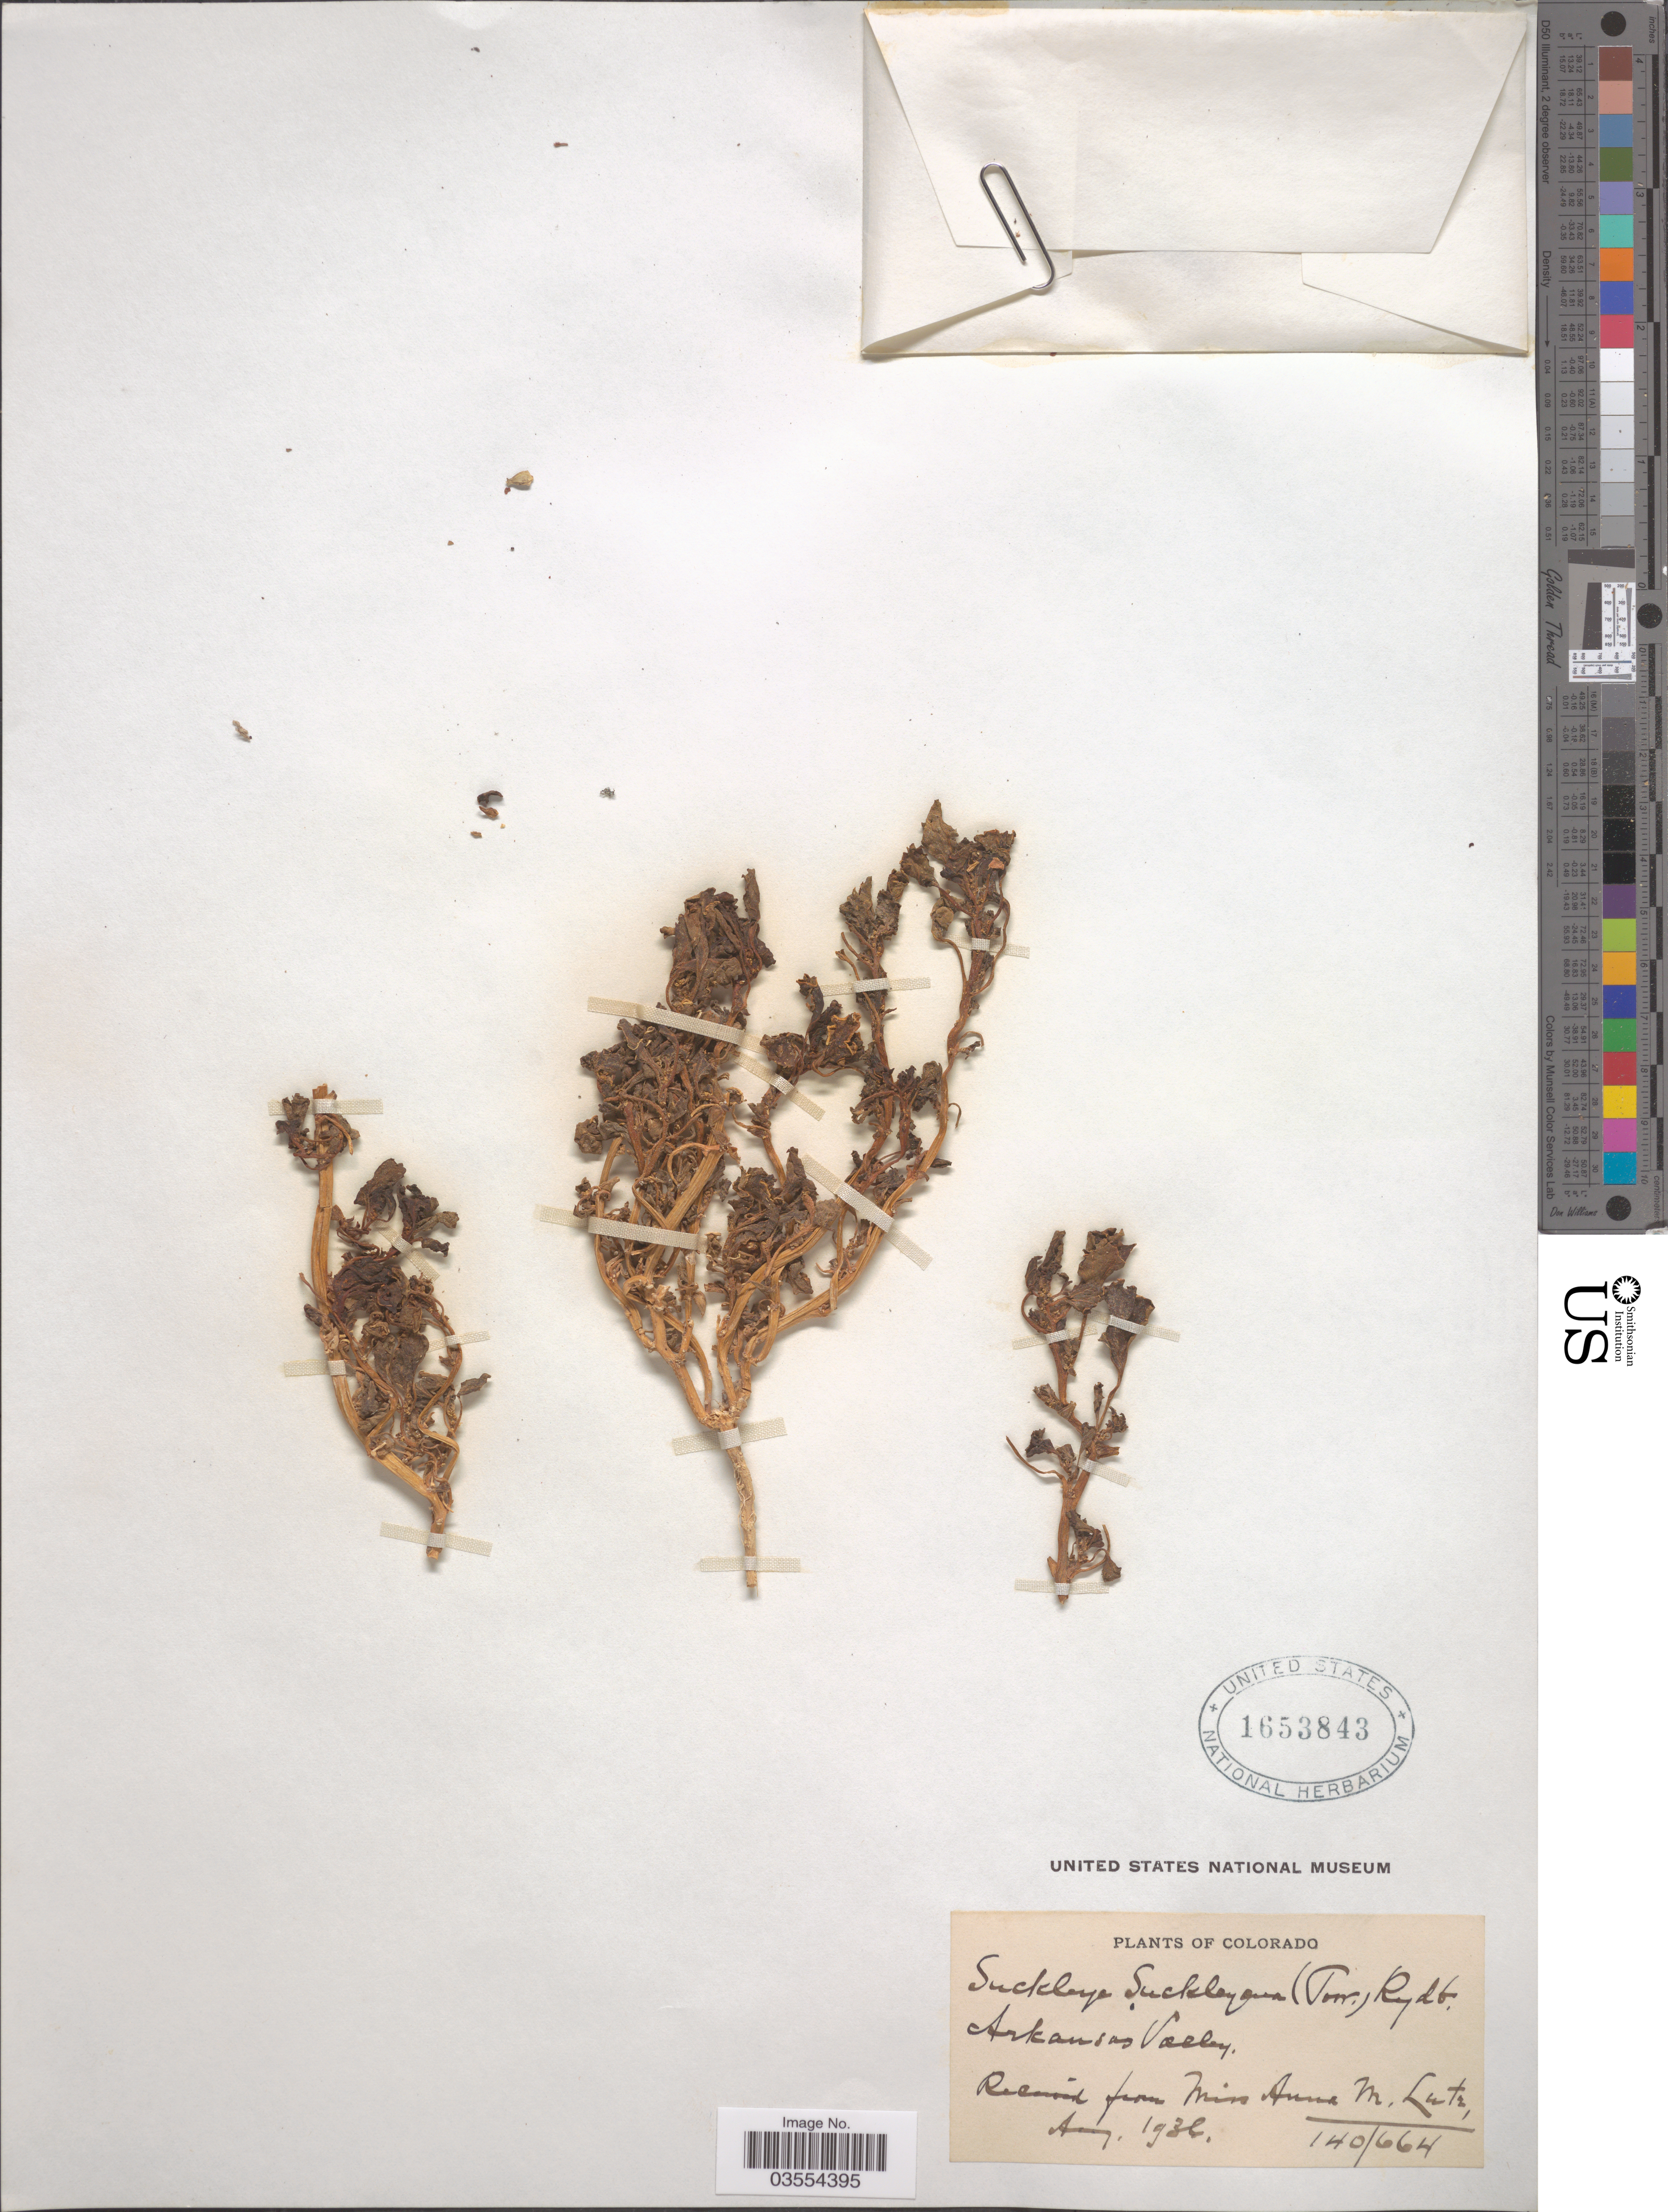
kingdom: Plantae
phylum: Tracheophyta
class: Magnoliopsida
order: Caryophyllales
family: Amaranthaceae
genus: Suckleya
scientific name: Suckleya suckleyana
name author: (Torr.) Rydb.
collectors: A. Lutz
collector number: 140/664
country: United States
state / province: Colorado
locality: Arkansas Valley.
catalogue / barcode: US 1653843